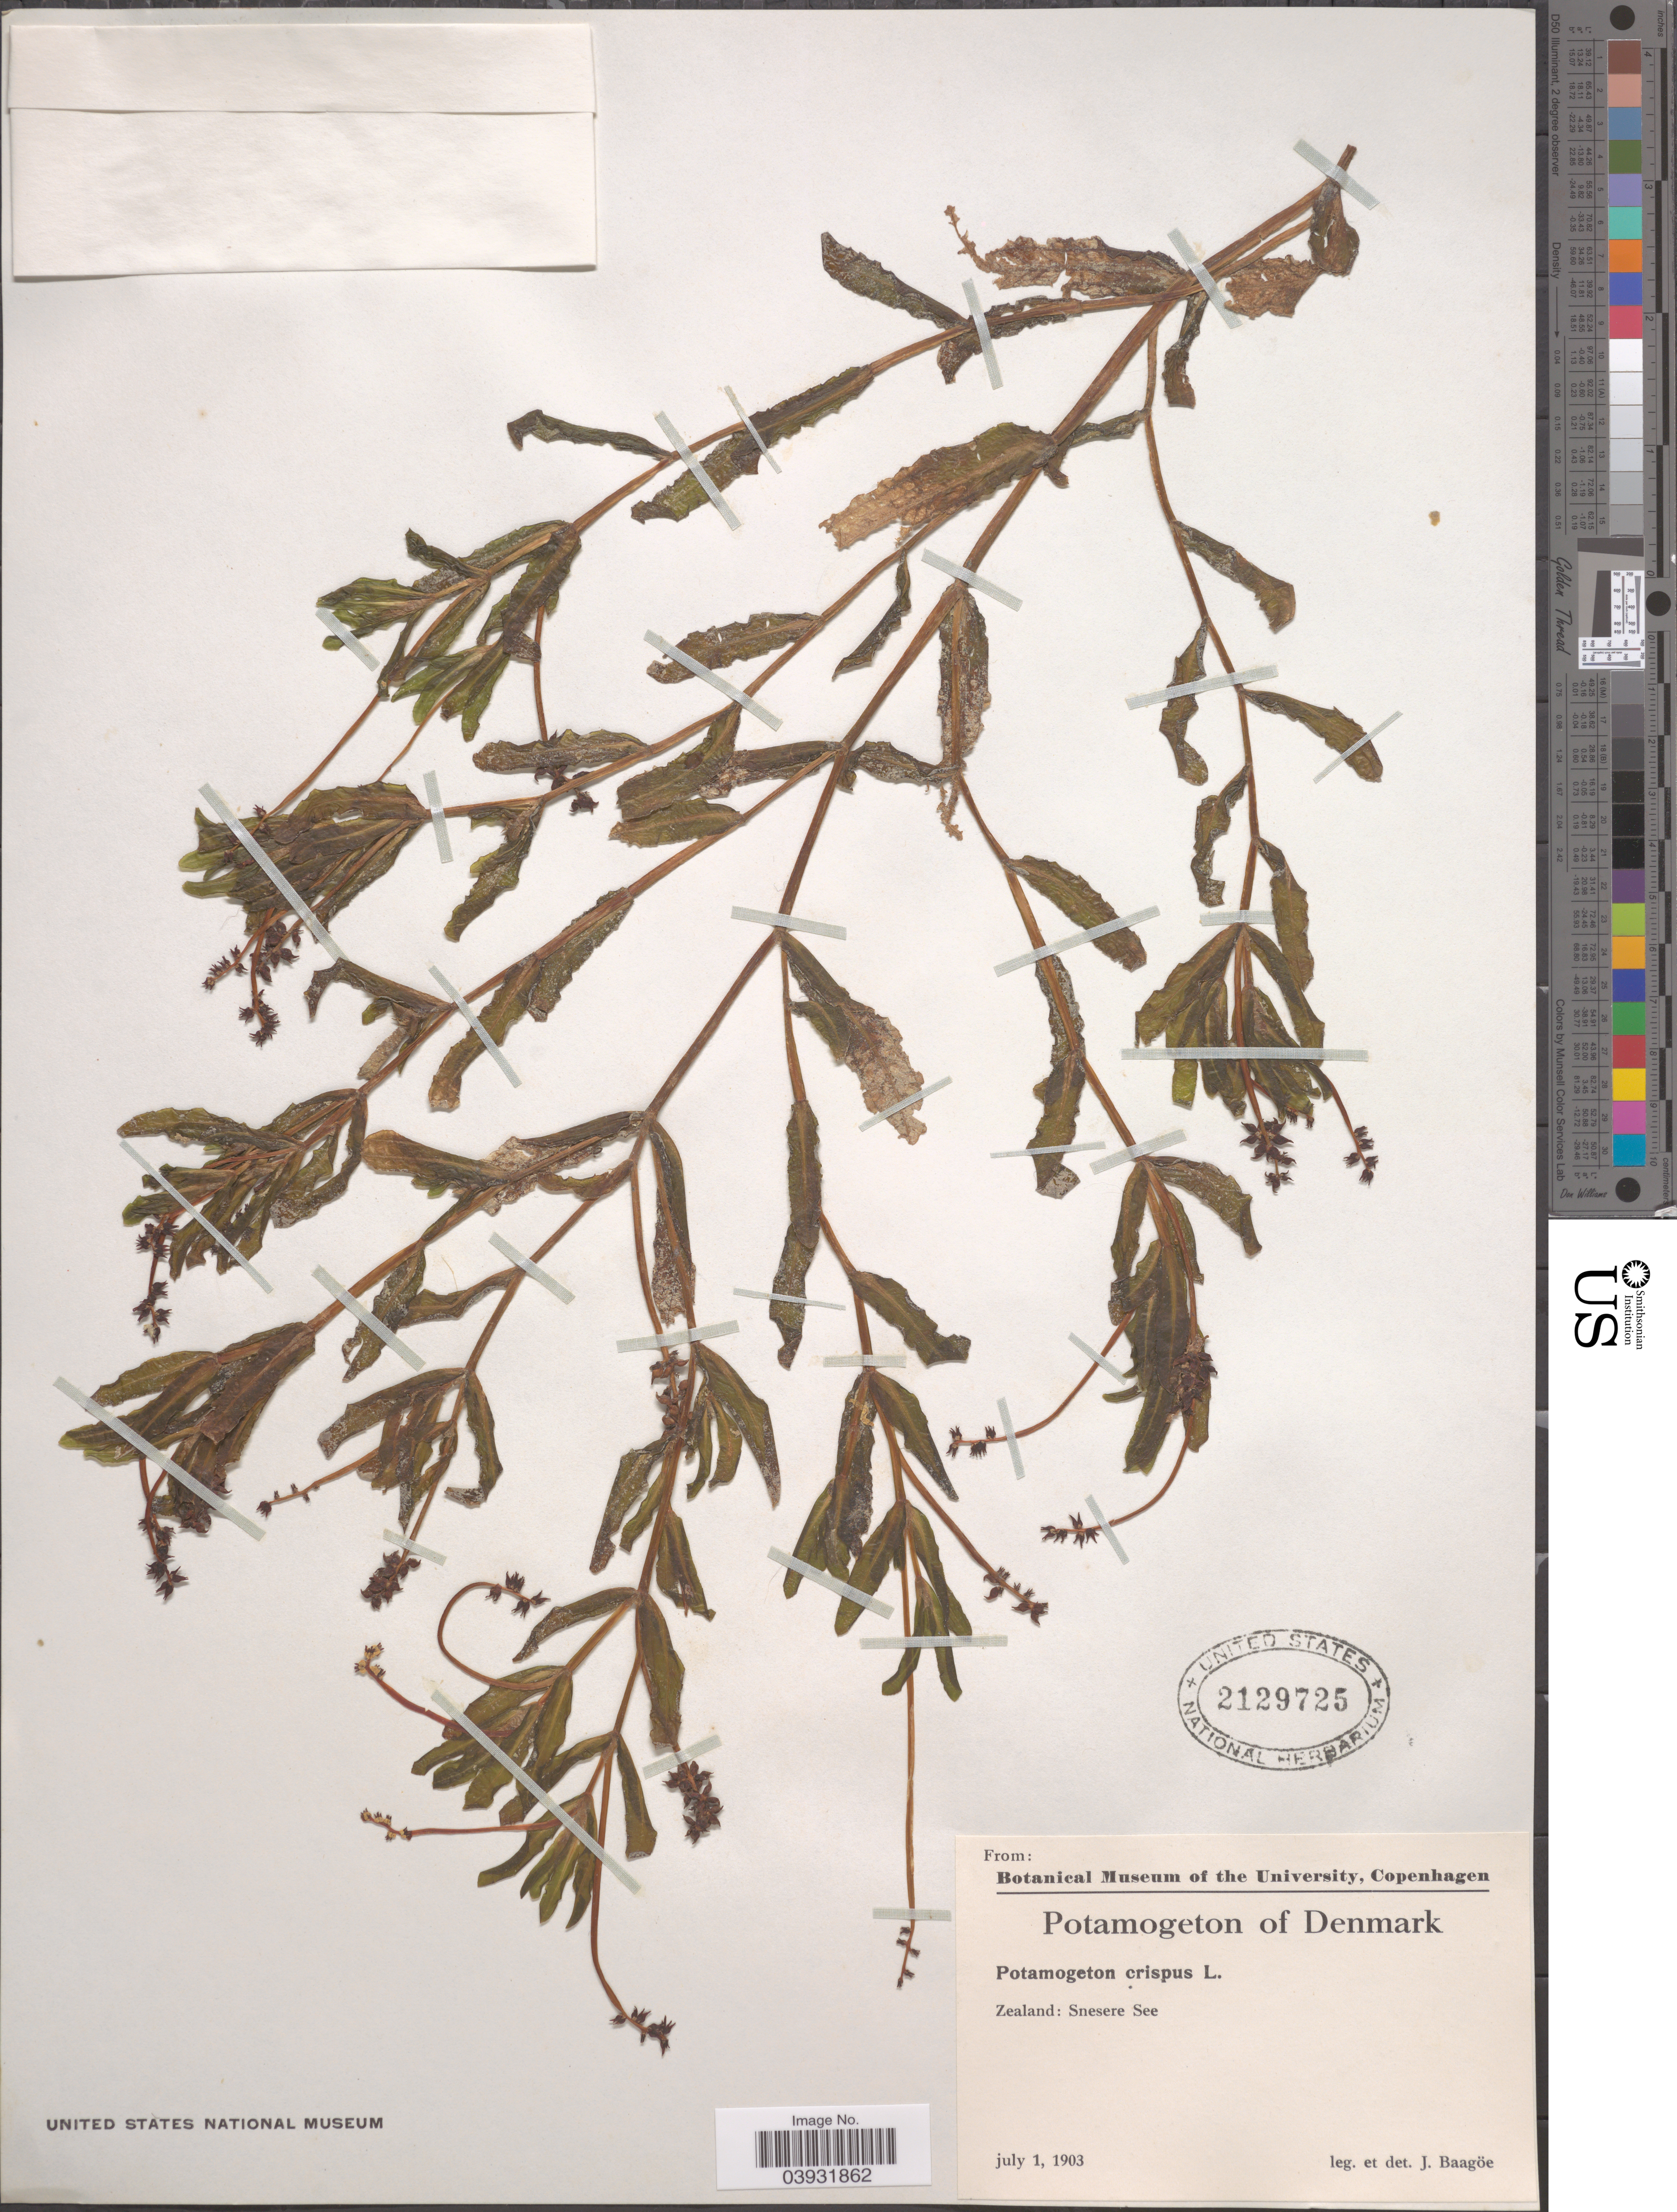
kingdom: Plantae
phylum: Tracheophyta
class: Liliopsida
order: Alismatales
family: Potamogetonaceae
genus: Potamogeton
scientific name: Potamogeton crispus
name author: L.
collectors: J. Baagoe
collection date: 1903-07-01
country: Denmark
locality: Zealand: Snesere See.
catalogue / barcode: US 2129725